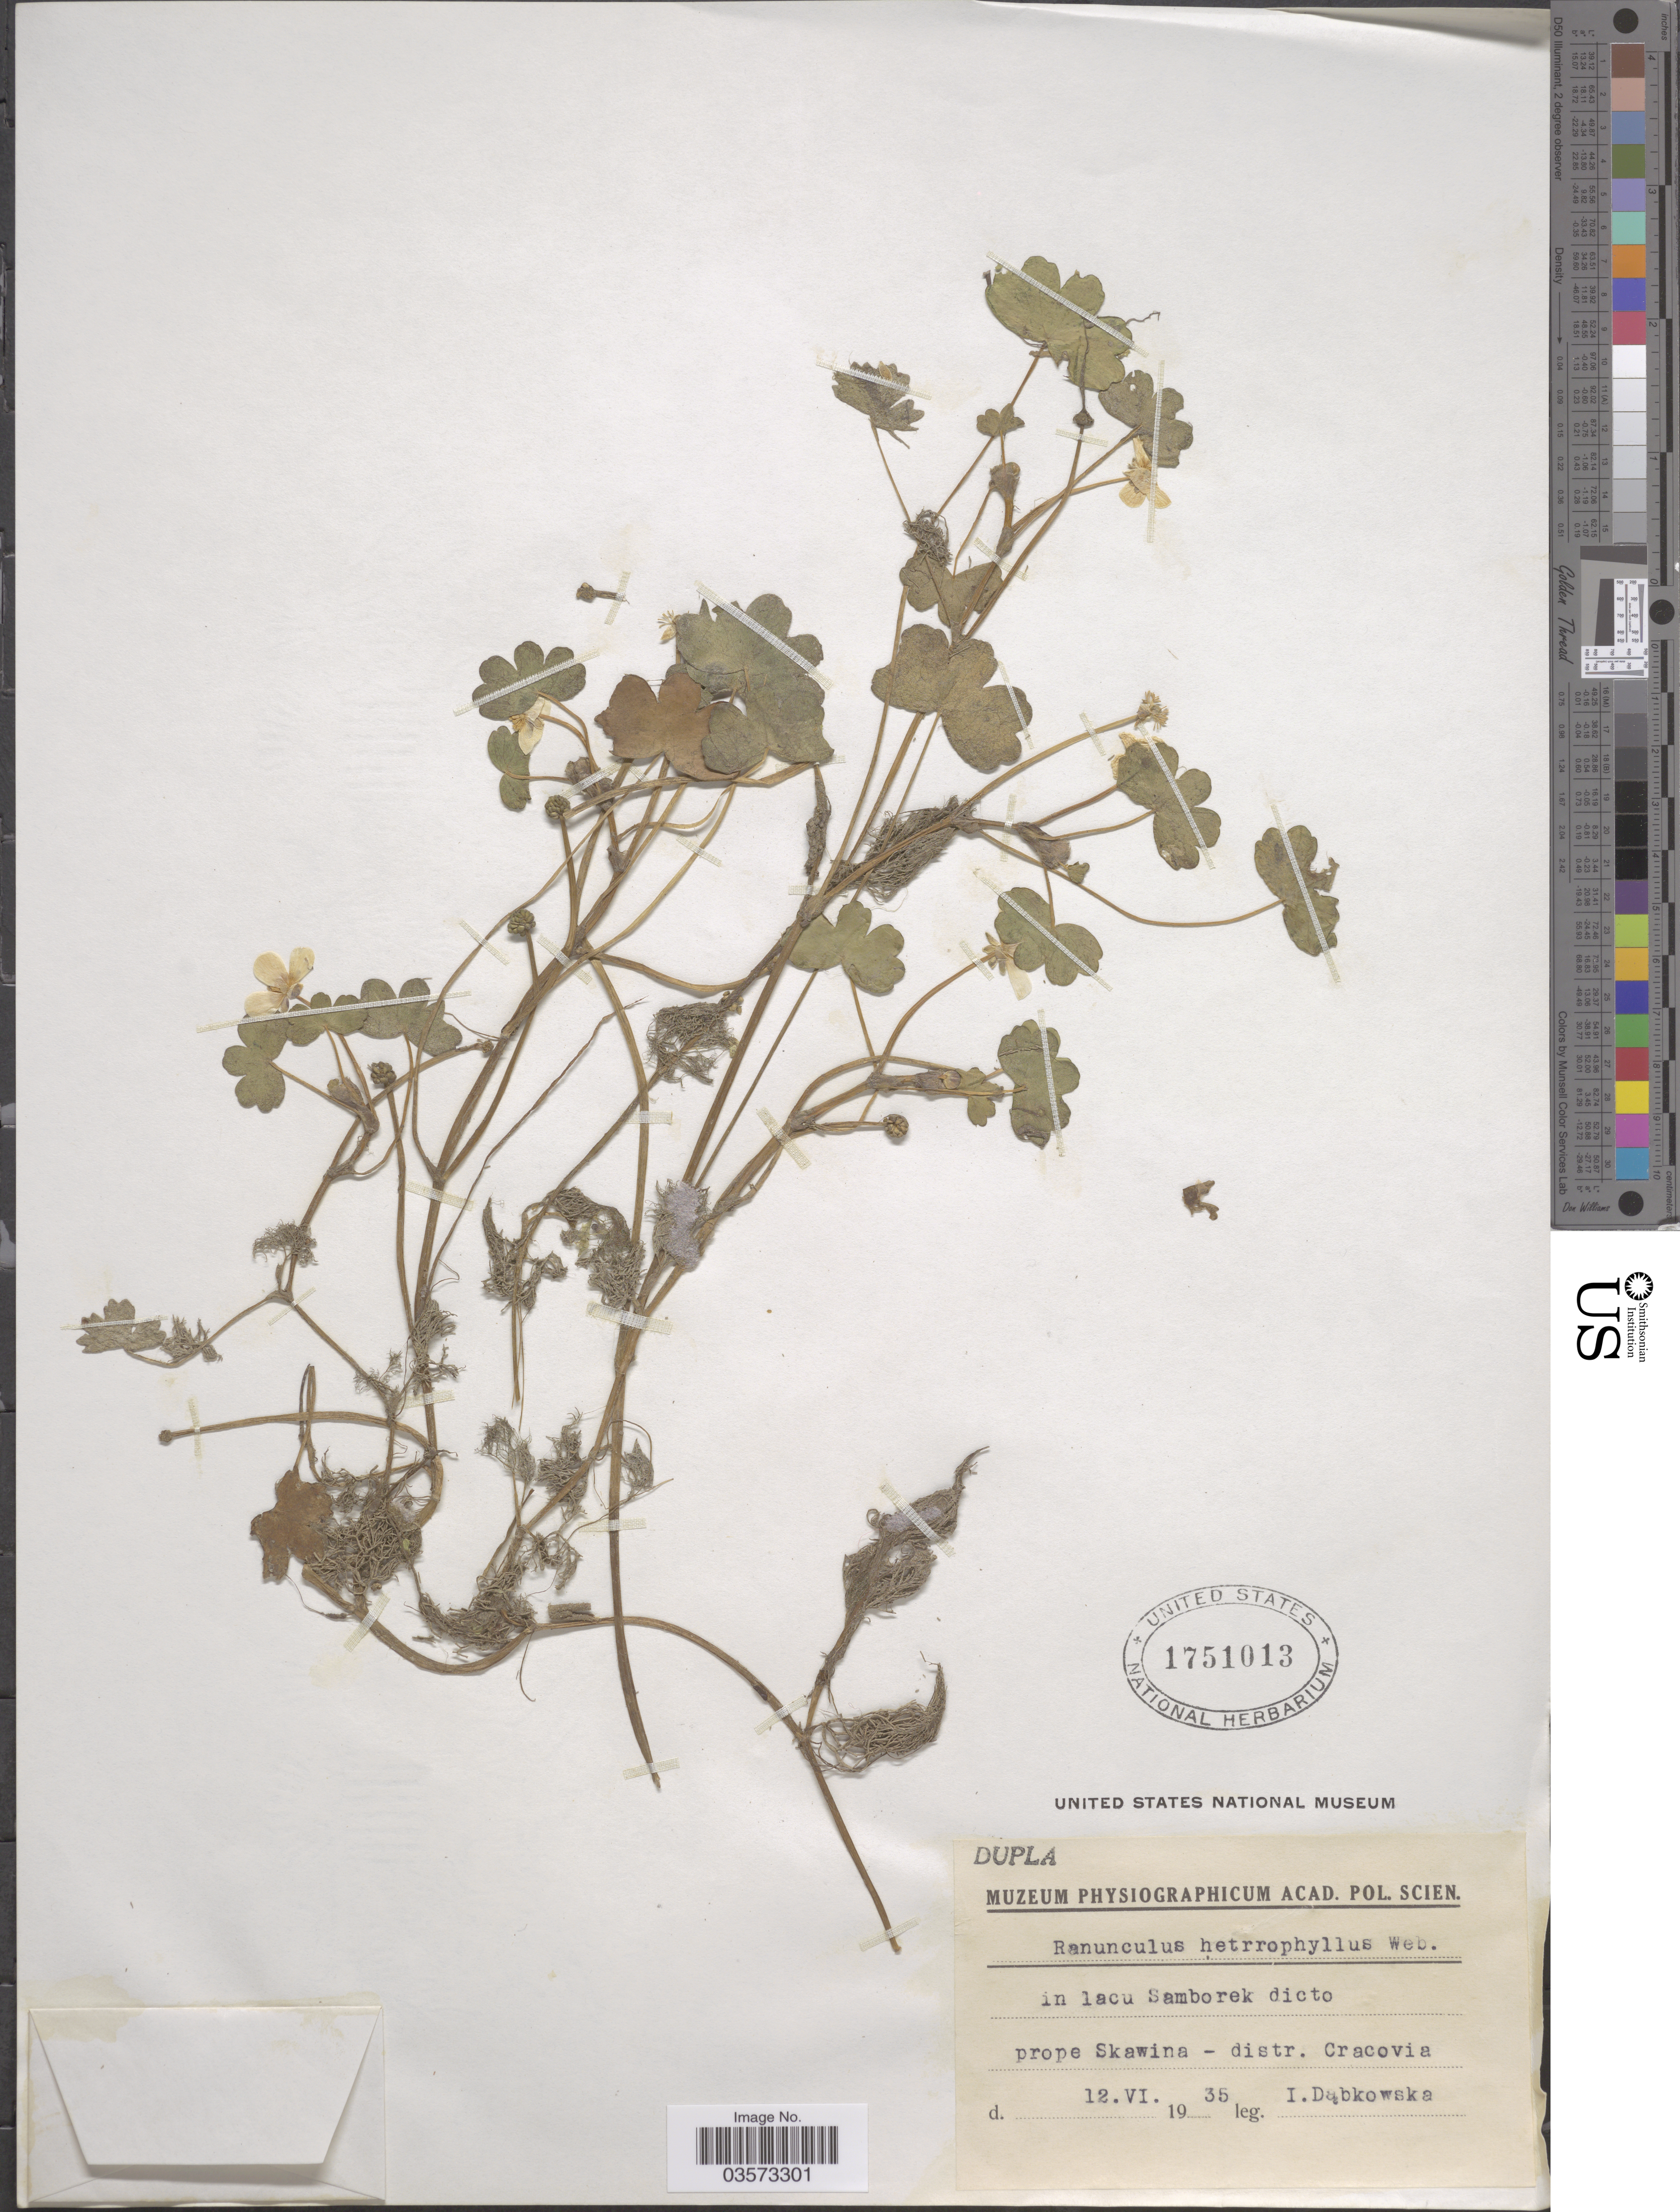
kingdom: Plantae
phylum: Tracheophyta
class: Magnoliopsida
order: Ranunculales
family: Ranunculaceae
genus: Ranunculus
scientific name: Ranunculus aquatilis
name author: L.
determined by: Strong, Mark T., (BOT), Smithsonian Institution - National Museum of Natural History (UNITED STATES)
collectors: I. Dabkowska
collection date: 1935-06-12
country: Poland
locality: In lacu Samborek dicto prope Skawina - distr. Cracovia.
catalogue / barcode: US 1751013